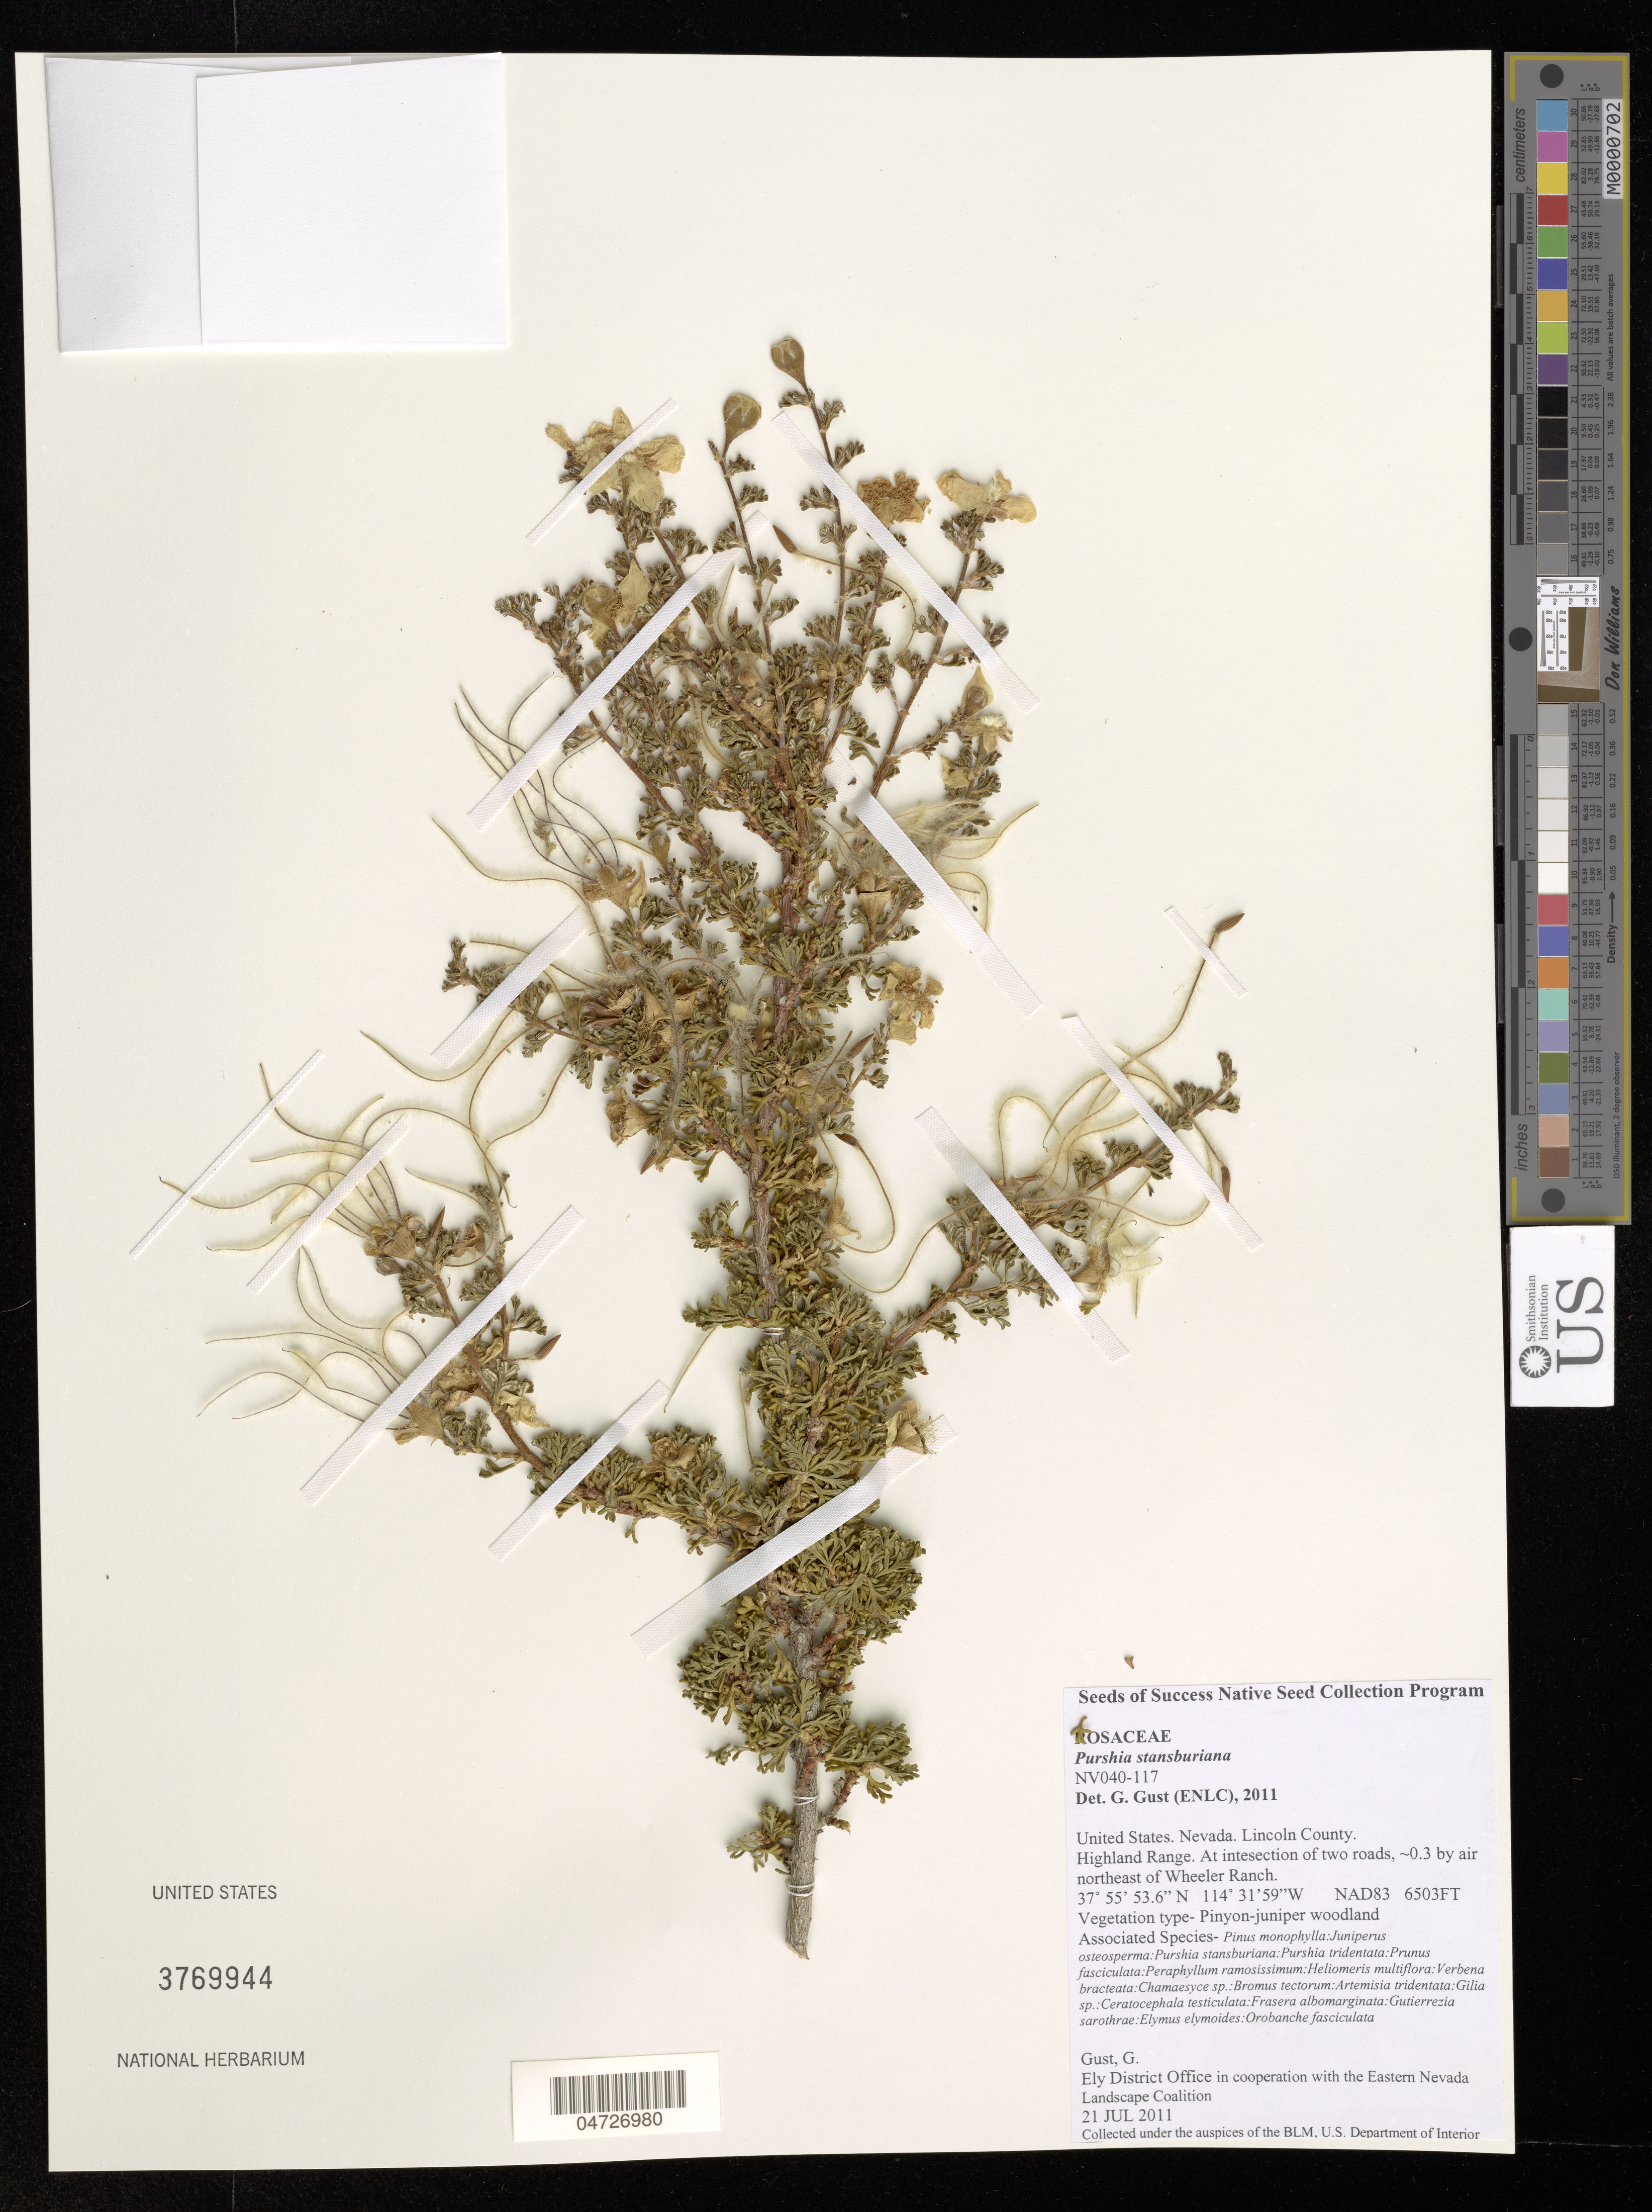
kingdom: Plantae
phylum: Tracheophyta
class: Magnoliopsida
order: Rosales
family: Rosaceae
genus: Purshia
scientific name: Purshia stansburyana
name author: (Torr.) Henrickson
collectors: G. Gust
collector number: NV040-117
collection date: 2011-07-21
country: United States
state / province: Nevada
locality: Lincoln County. Highland Range. At intesection of two roads, ~0.3 by air northeast of Wheeler Ranch.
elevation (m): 1982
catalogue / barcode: US 3769944